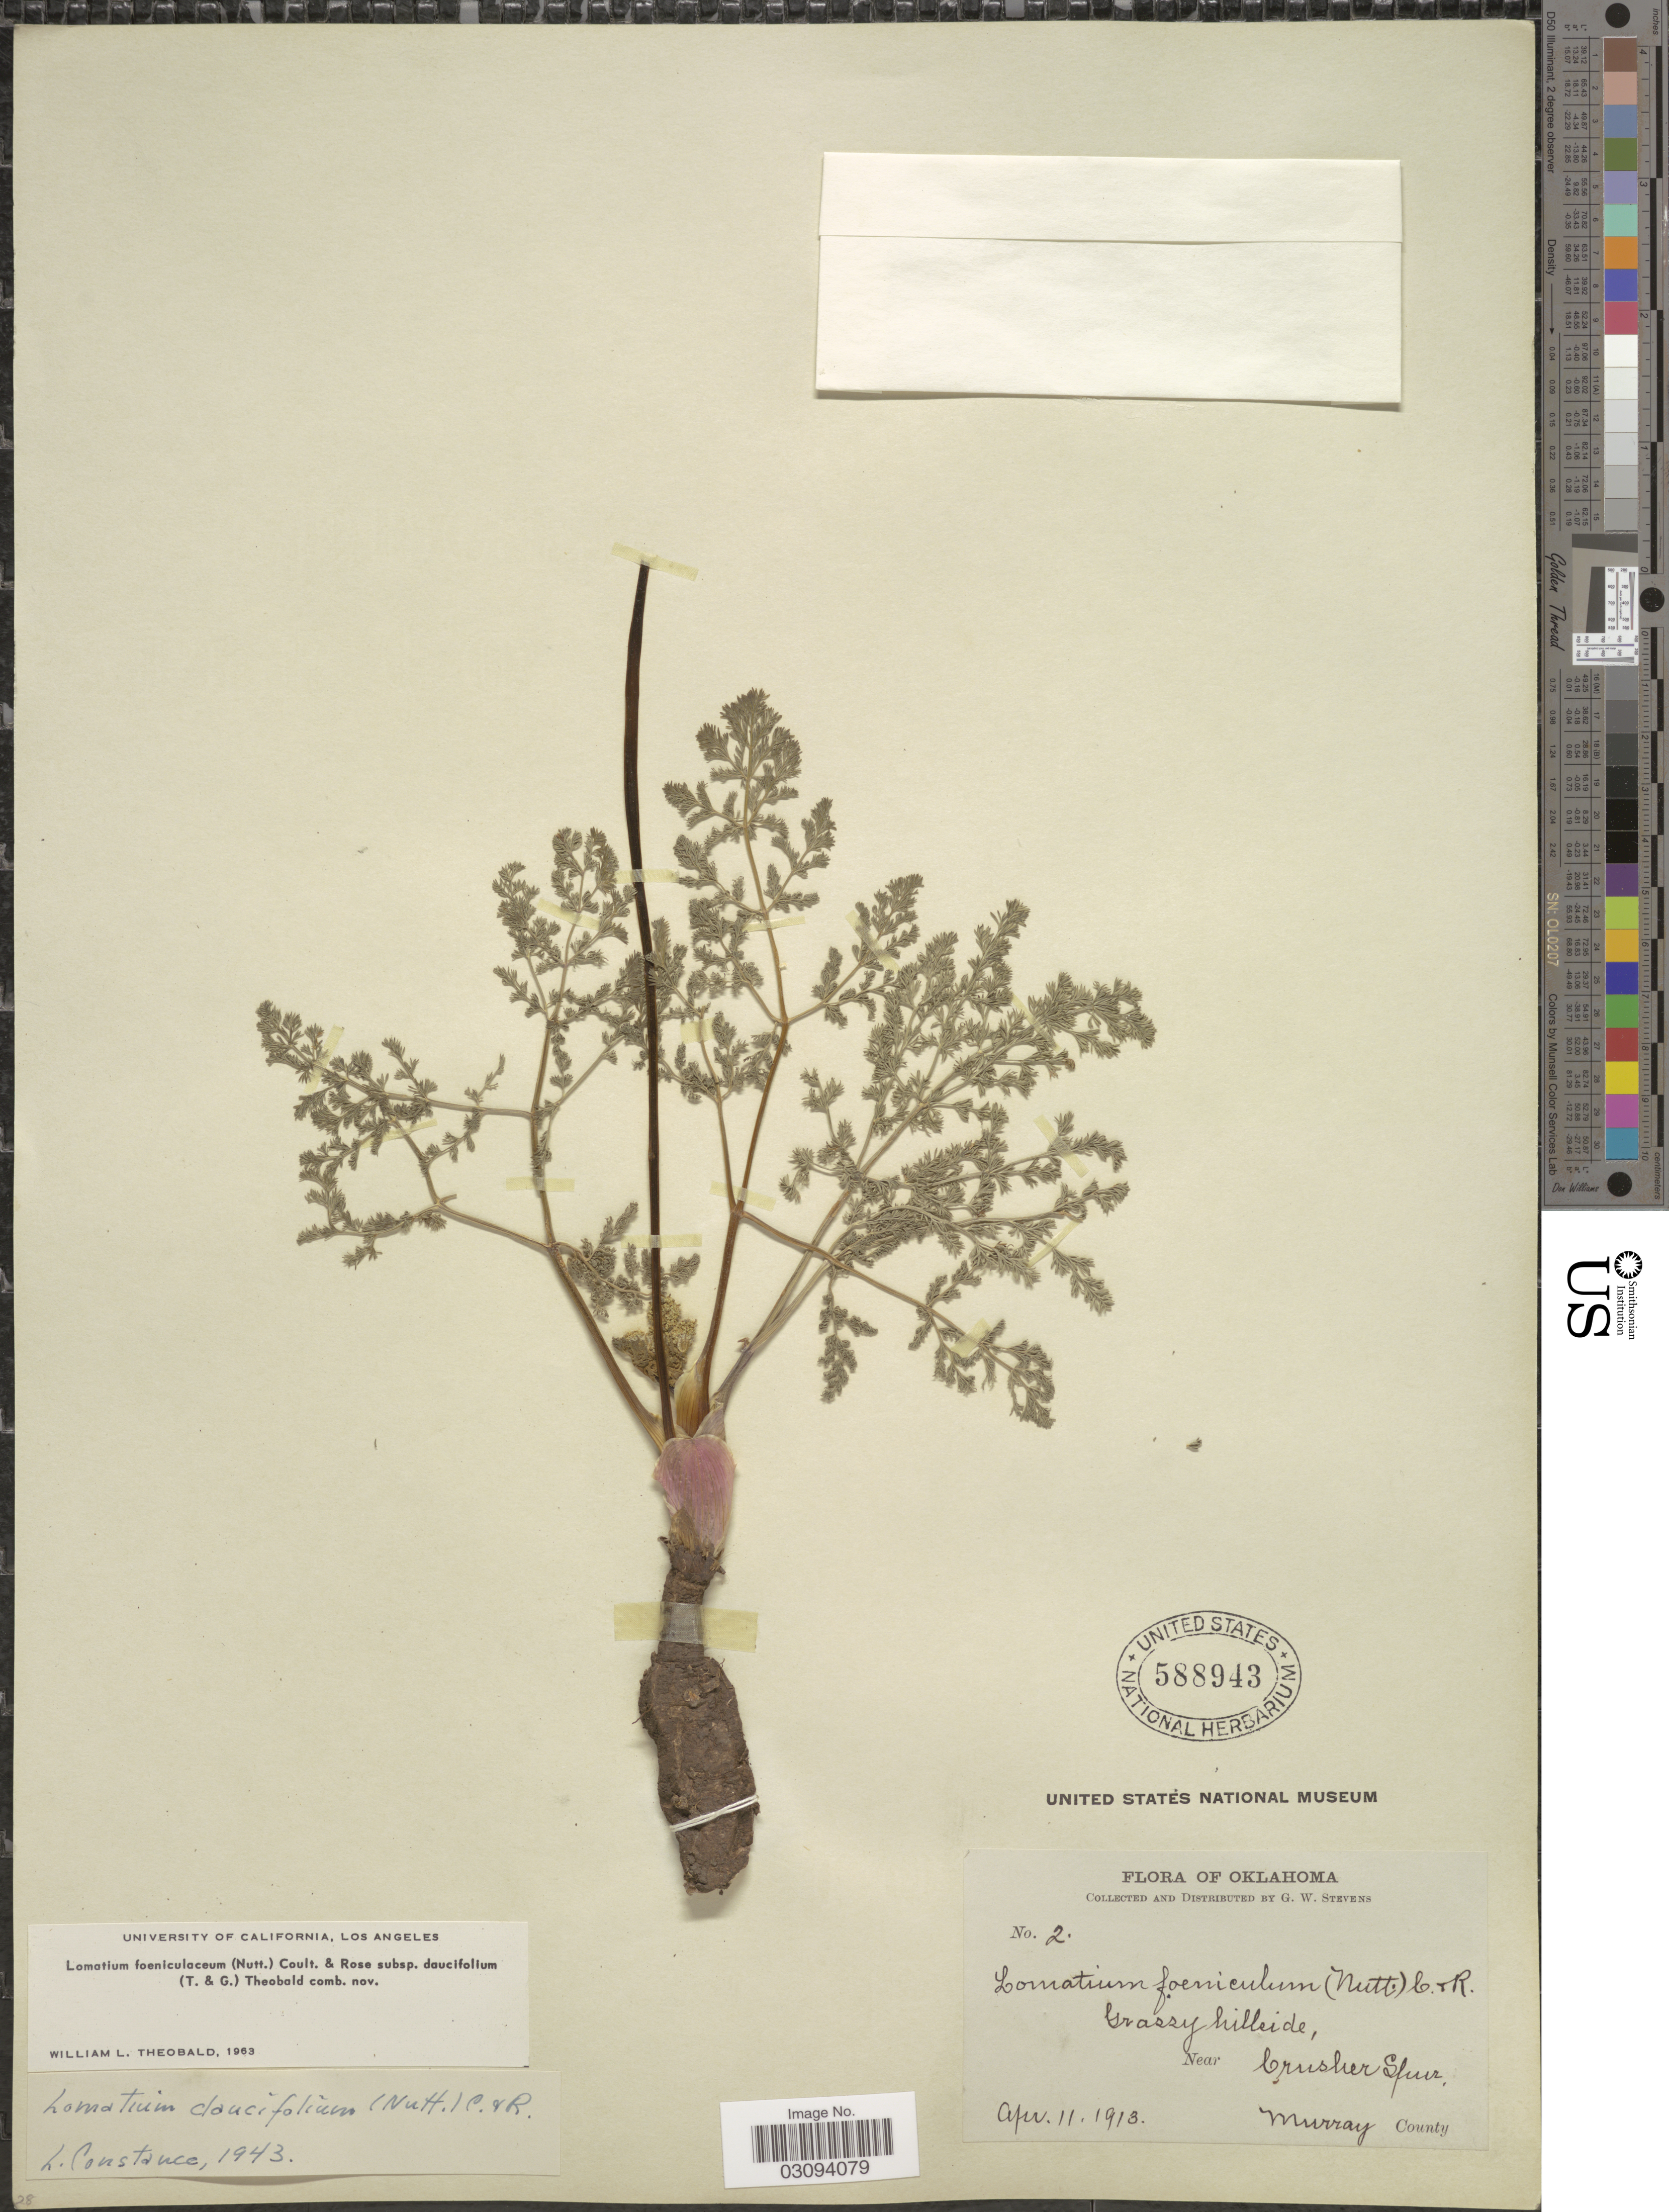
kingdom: Plantae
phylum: Tracheophyta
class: Magnoliopsida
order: Apiales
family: Apiaceae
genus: Lomatium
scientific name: Lomatium foeniculaceum subsp. daucifolium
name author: (Torr. & A. Gray) W.L. Theob.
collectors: G. W. Stevens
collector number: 2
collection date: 1913-04-11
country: United States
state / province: Oklahoma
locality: Near Crusher Spur, Murray County.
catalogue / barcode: US 588943